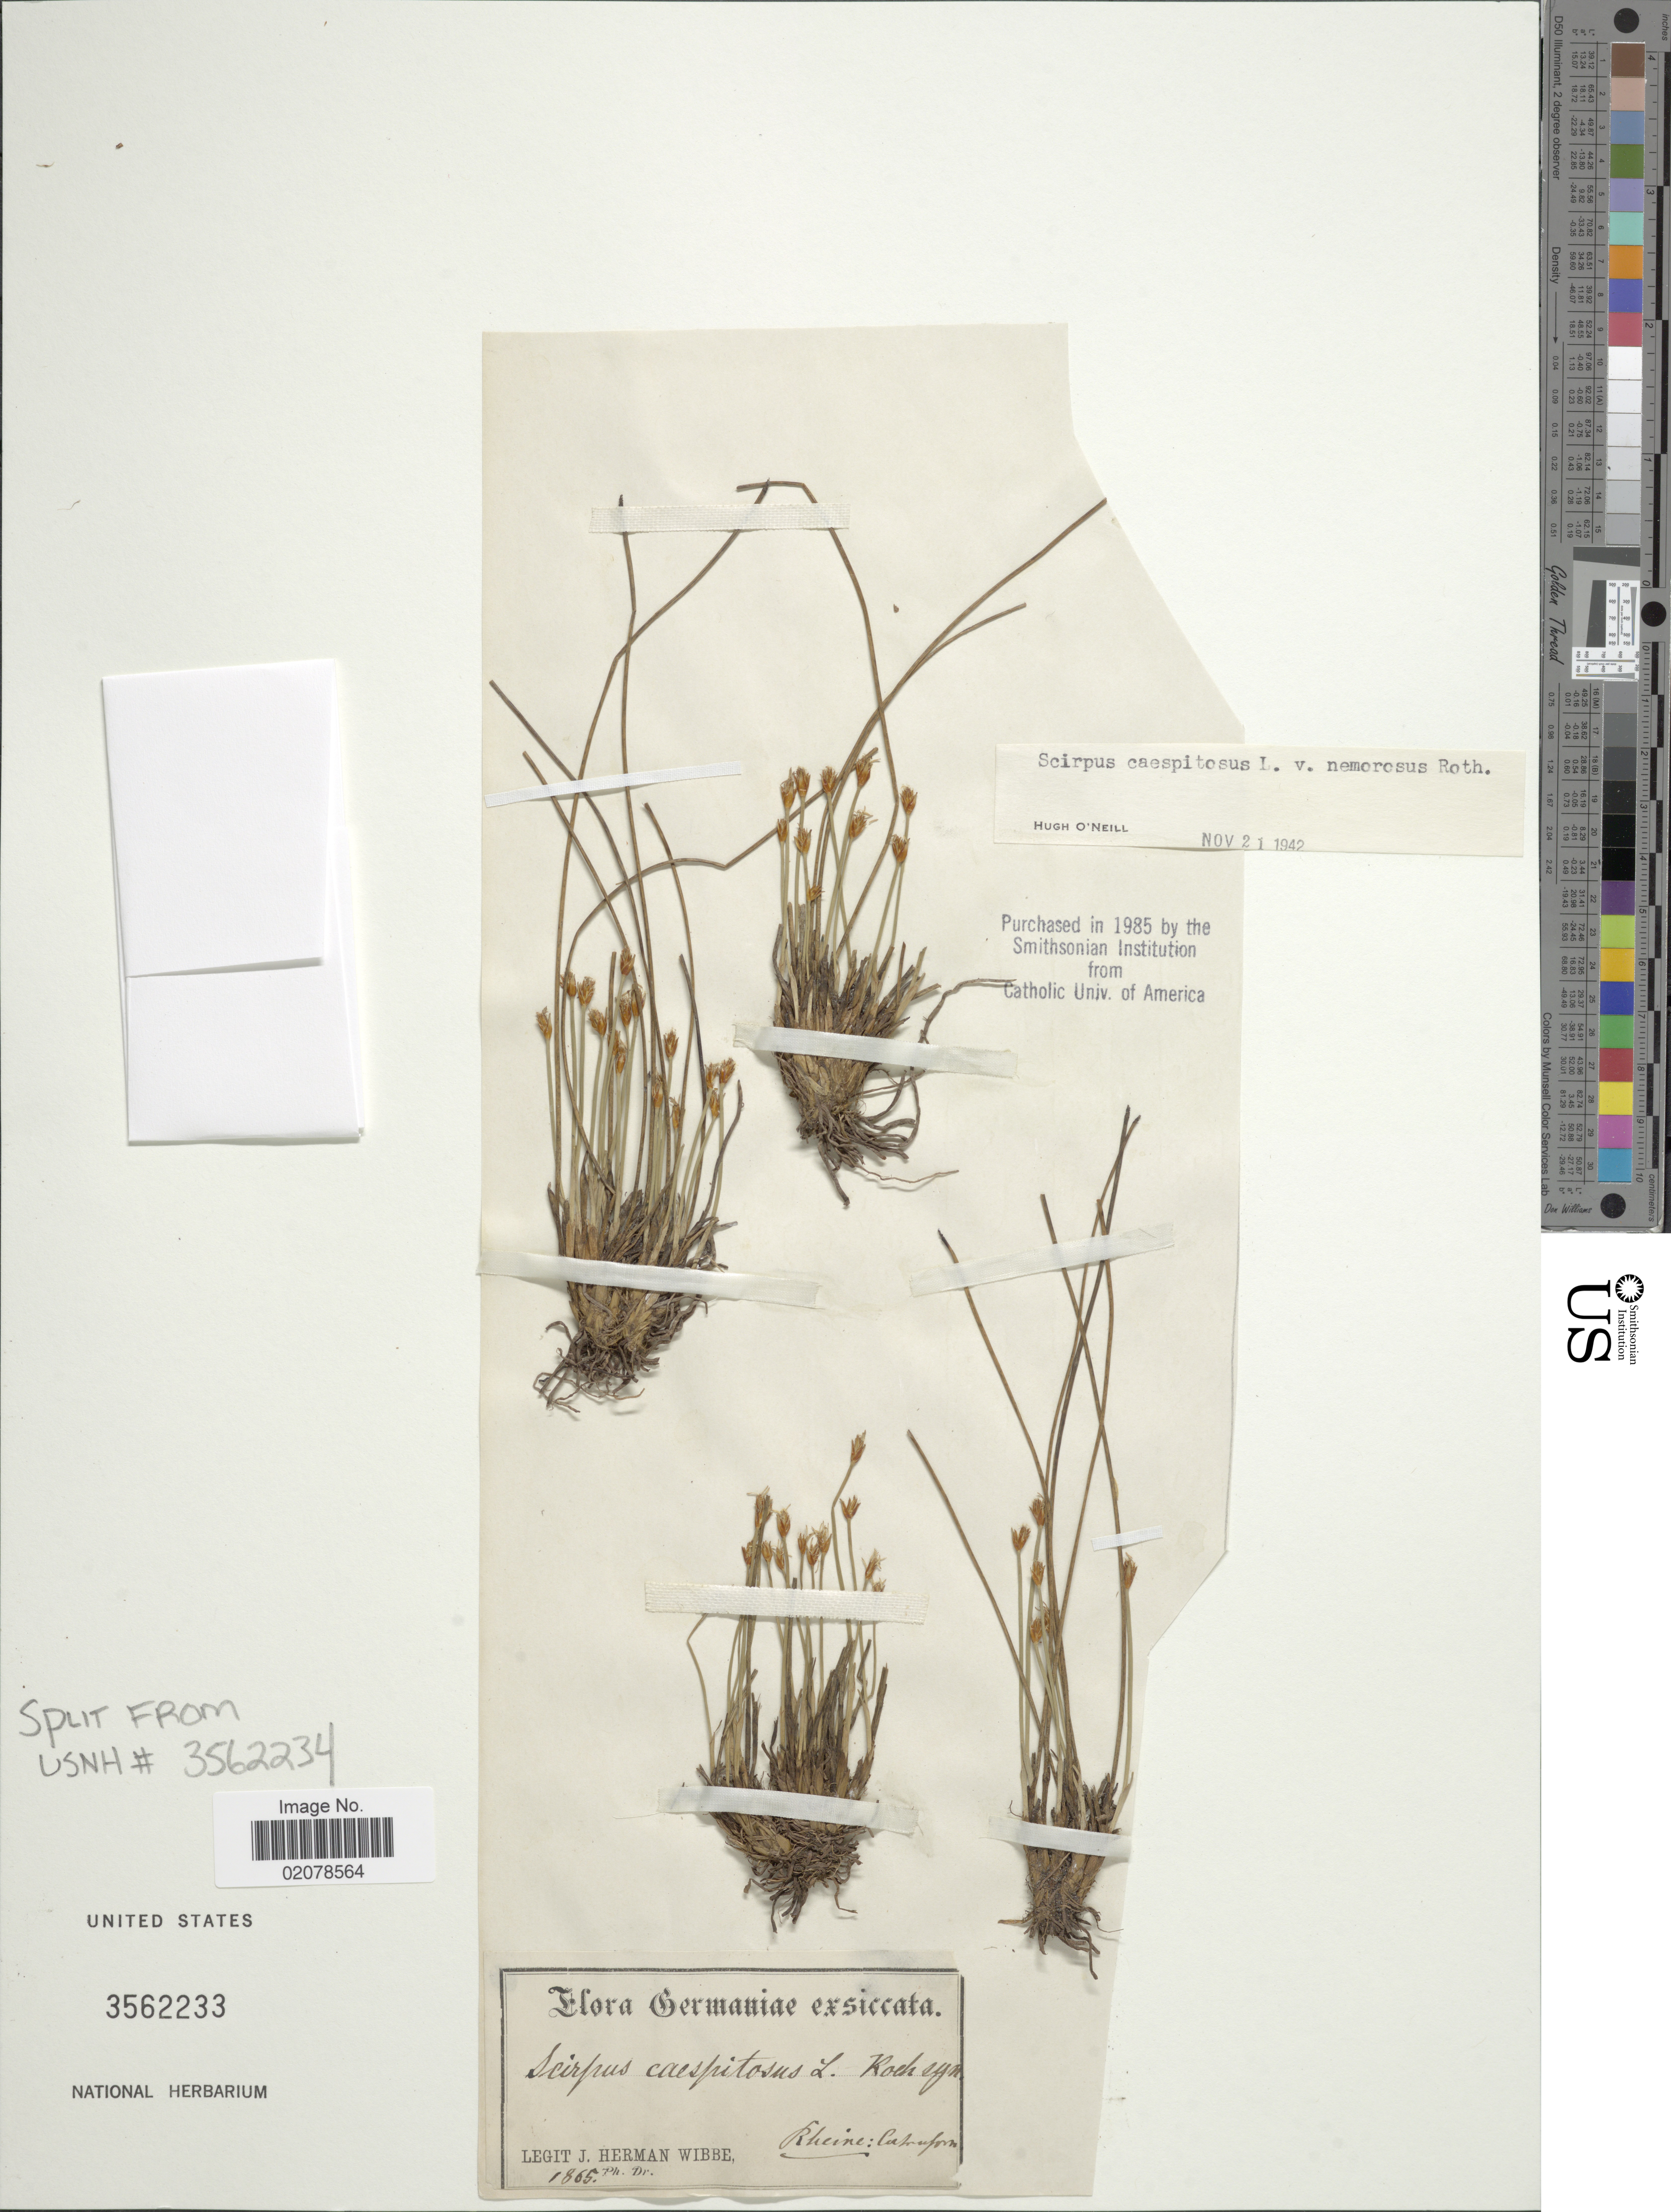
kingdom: Plantae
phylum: Tracheophyta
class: Liliopsida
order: Poales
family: Cyperaceae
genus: Trichophorum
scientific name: Trichophorum cespitosum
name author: (L.) Hartm.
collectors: J. Wibbe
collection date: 1865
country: Germany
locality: Rheine: Caprufron [interpreted]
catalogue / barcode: US 3562233